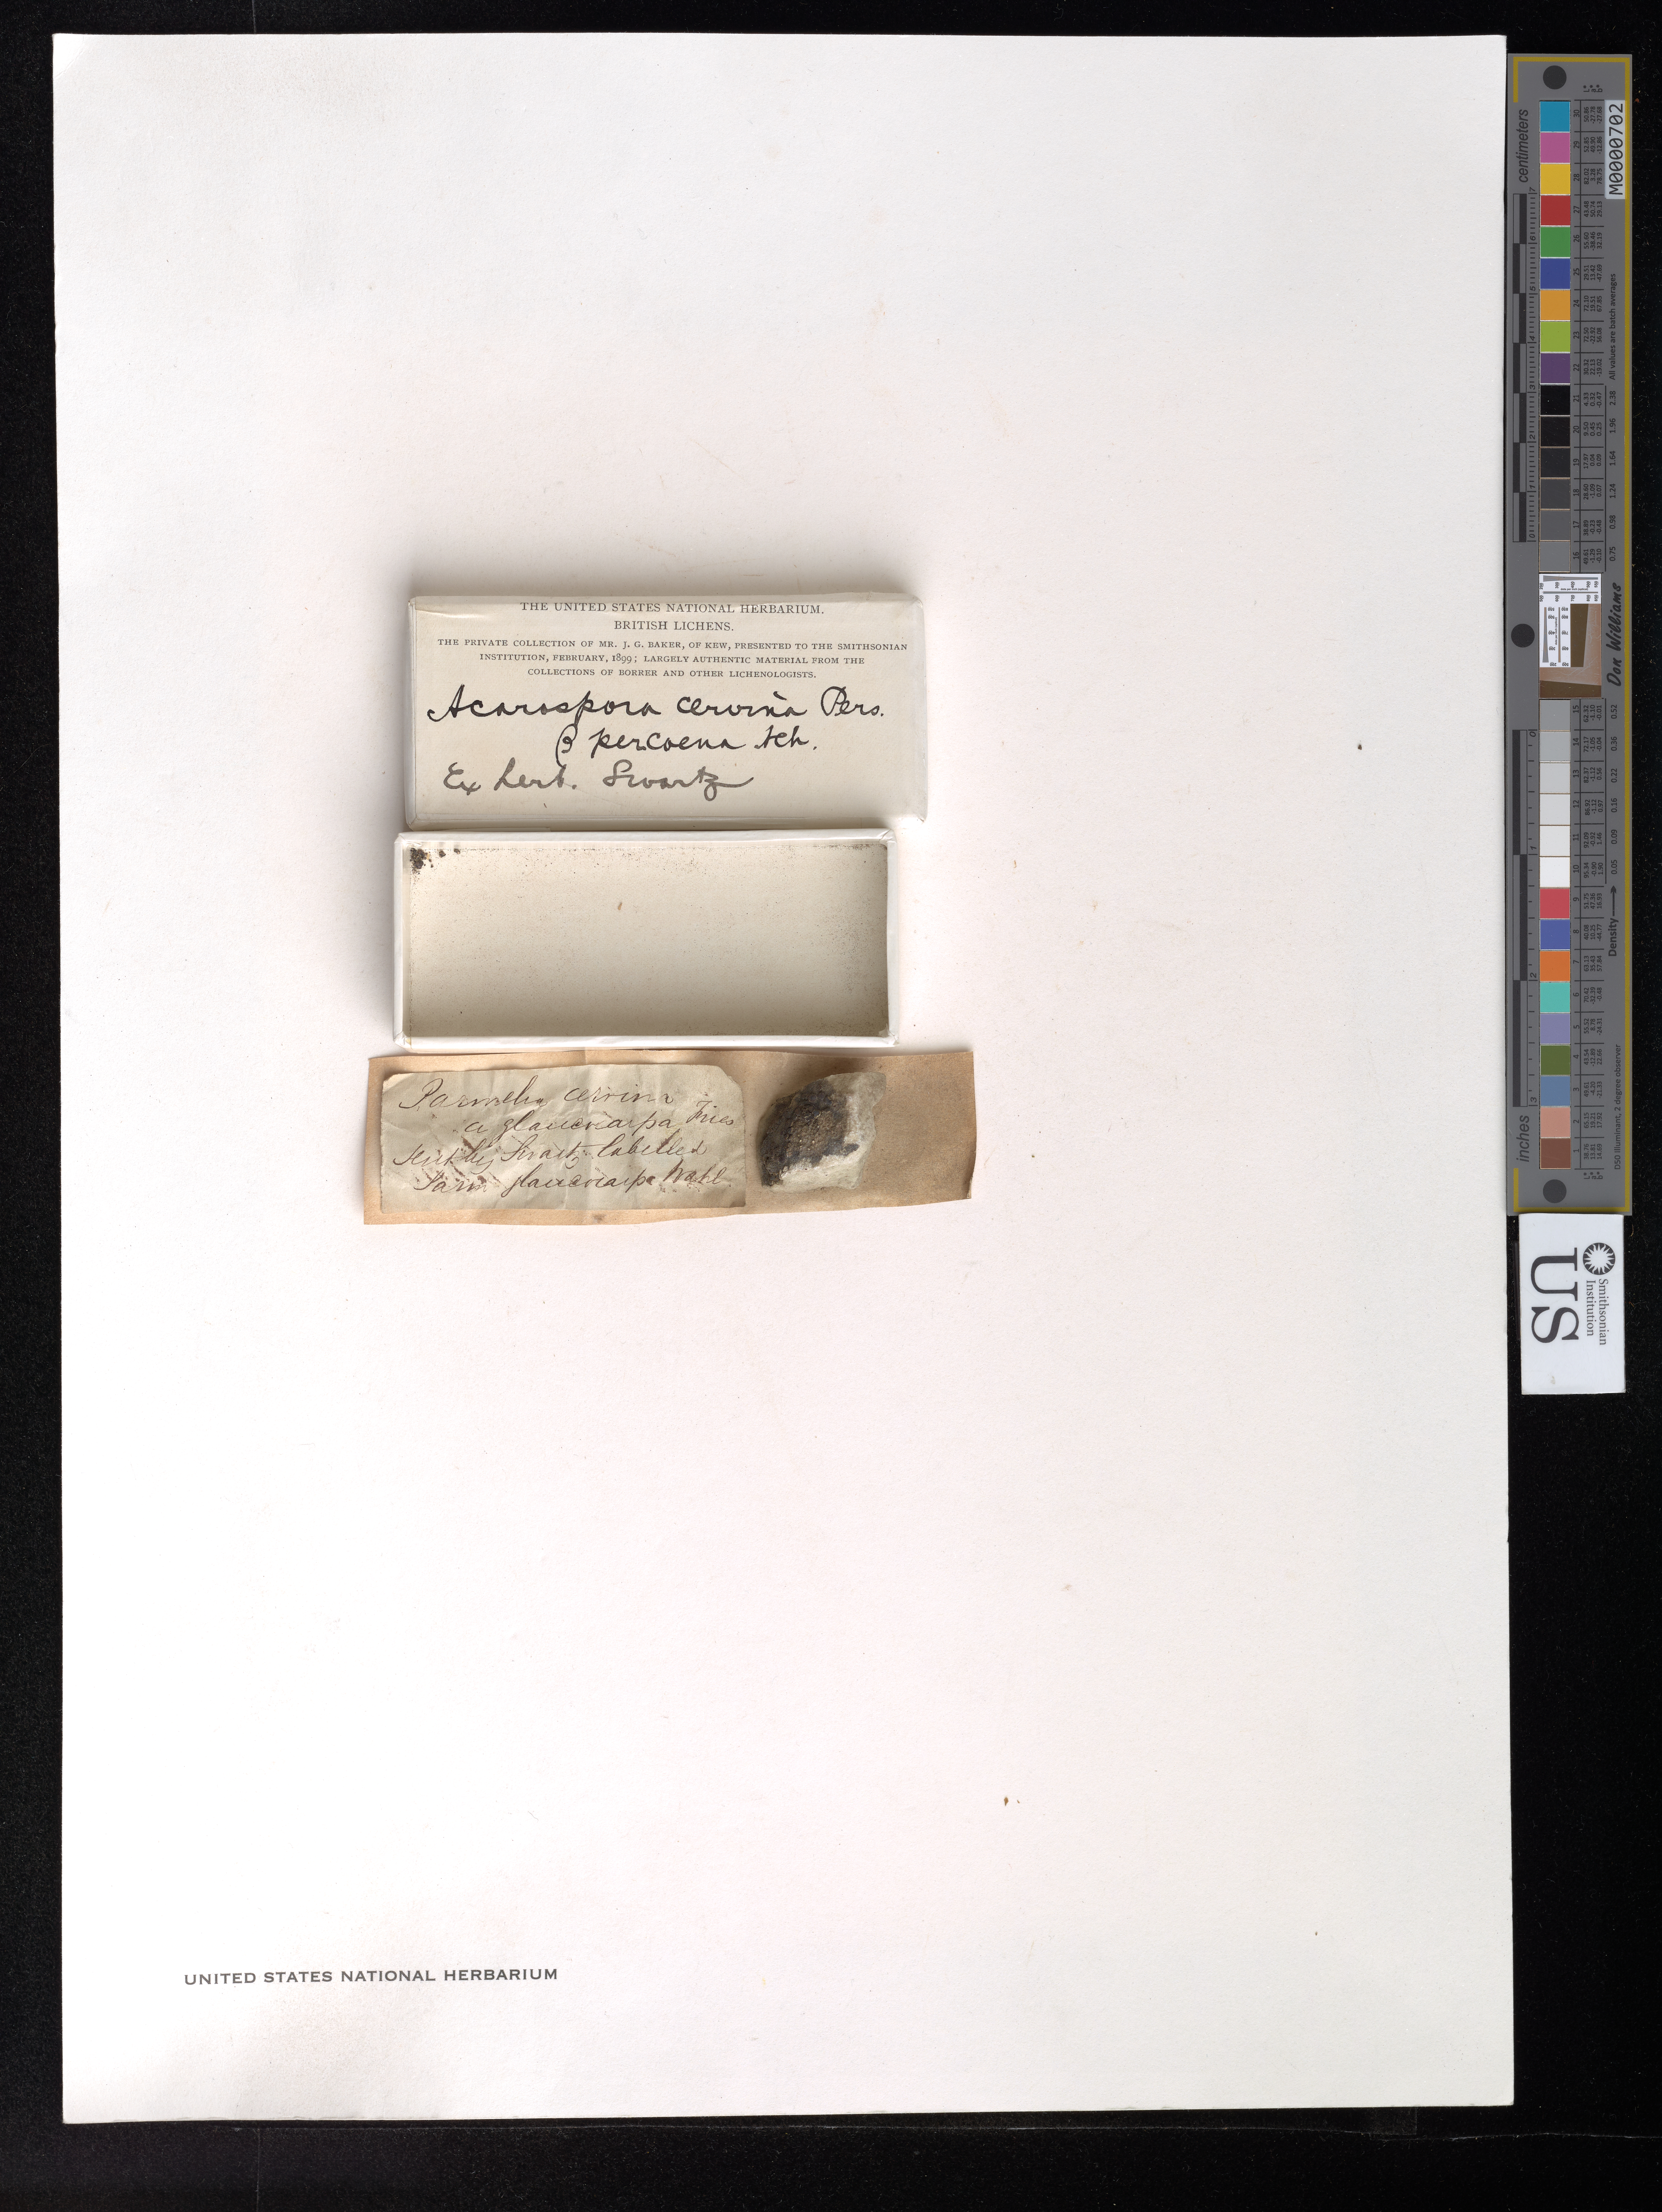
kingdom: Fungi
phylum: Ascomycota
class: Lecanoromycetes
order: Acarosporales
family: Acarosporaceae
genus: Acarospora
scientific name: Acarospora cervina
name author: (Ach.) A. Massal.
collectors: ex herb. Swartz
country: United Kingdom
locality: British.